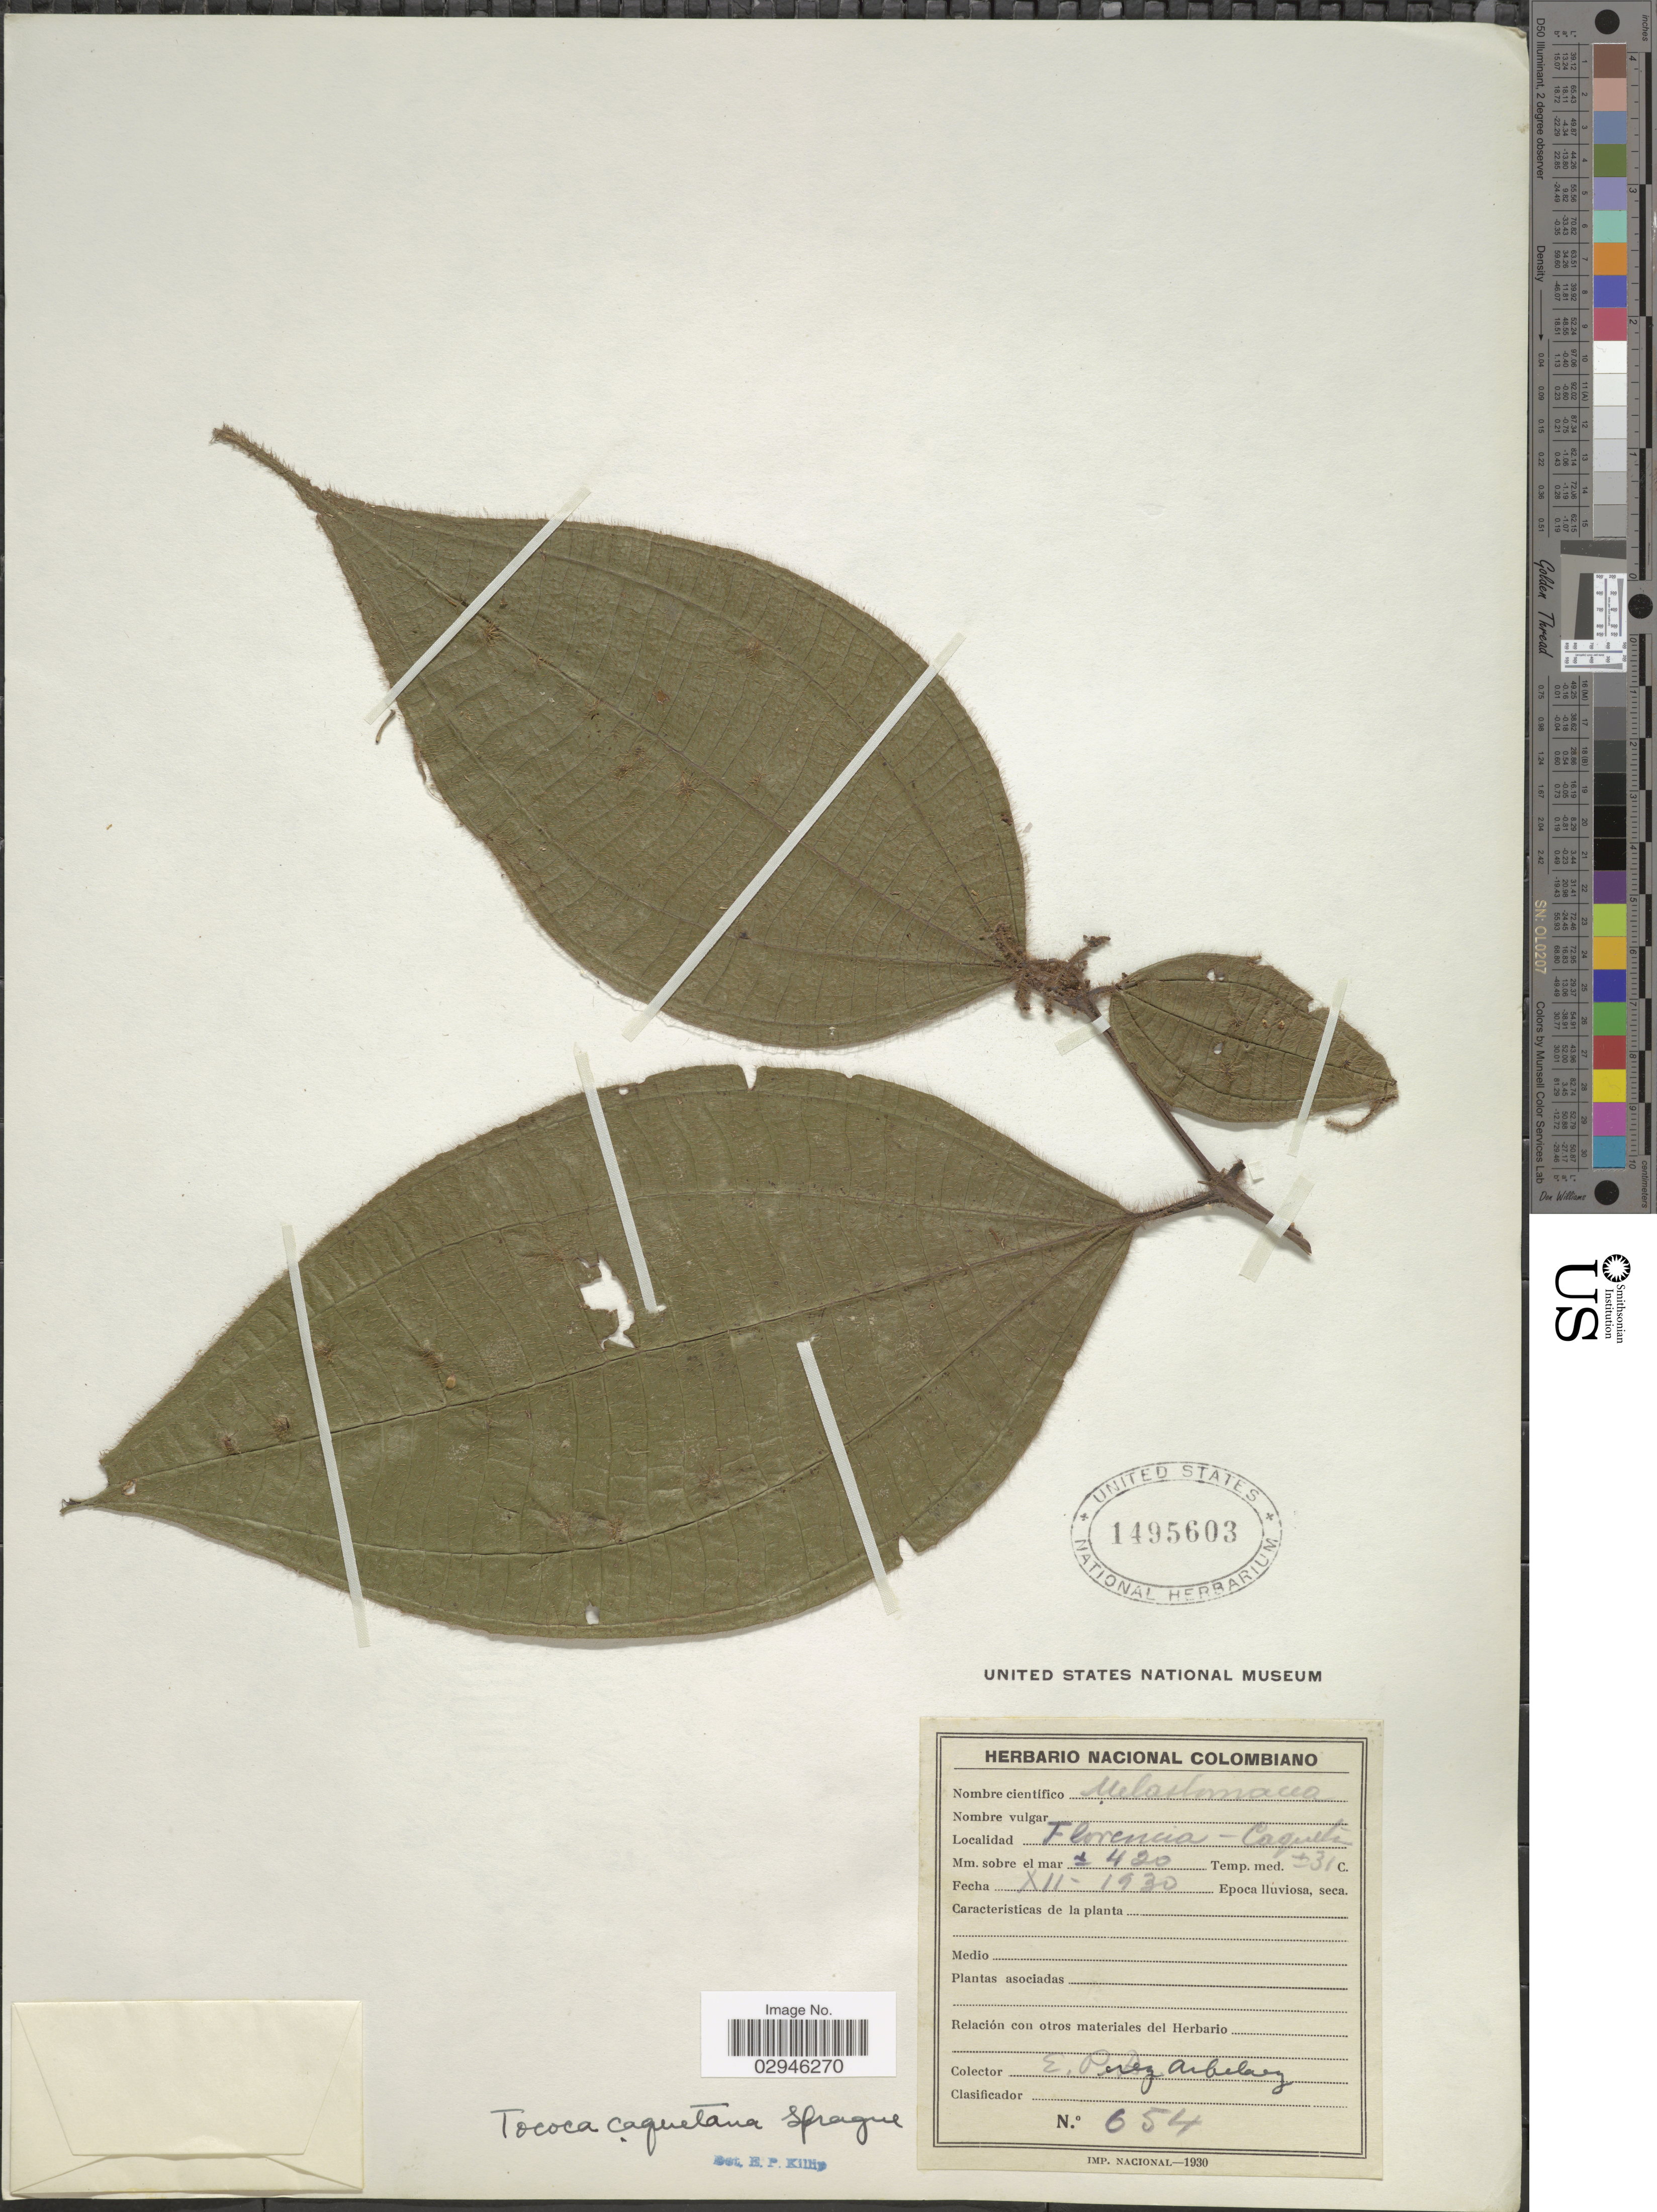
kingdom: Plantae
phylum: Tracheophyta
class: Magnoliopsida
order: Myrtales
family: Melastomataceae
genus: Tococa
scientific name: Tococa caquetana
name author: Sprague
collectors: E. Pérez Arbeláez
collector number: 654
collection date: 1930-12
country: Colombia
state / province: Caquetá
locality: Florencia.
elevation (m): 420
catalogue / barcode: US 1495603